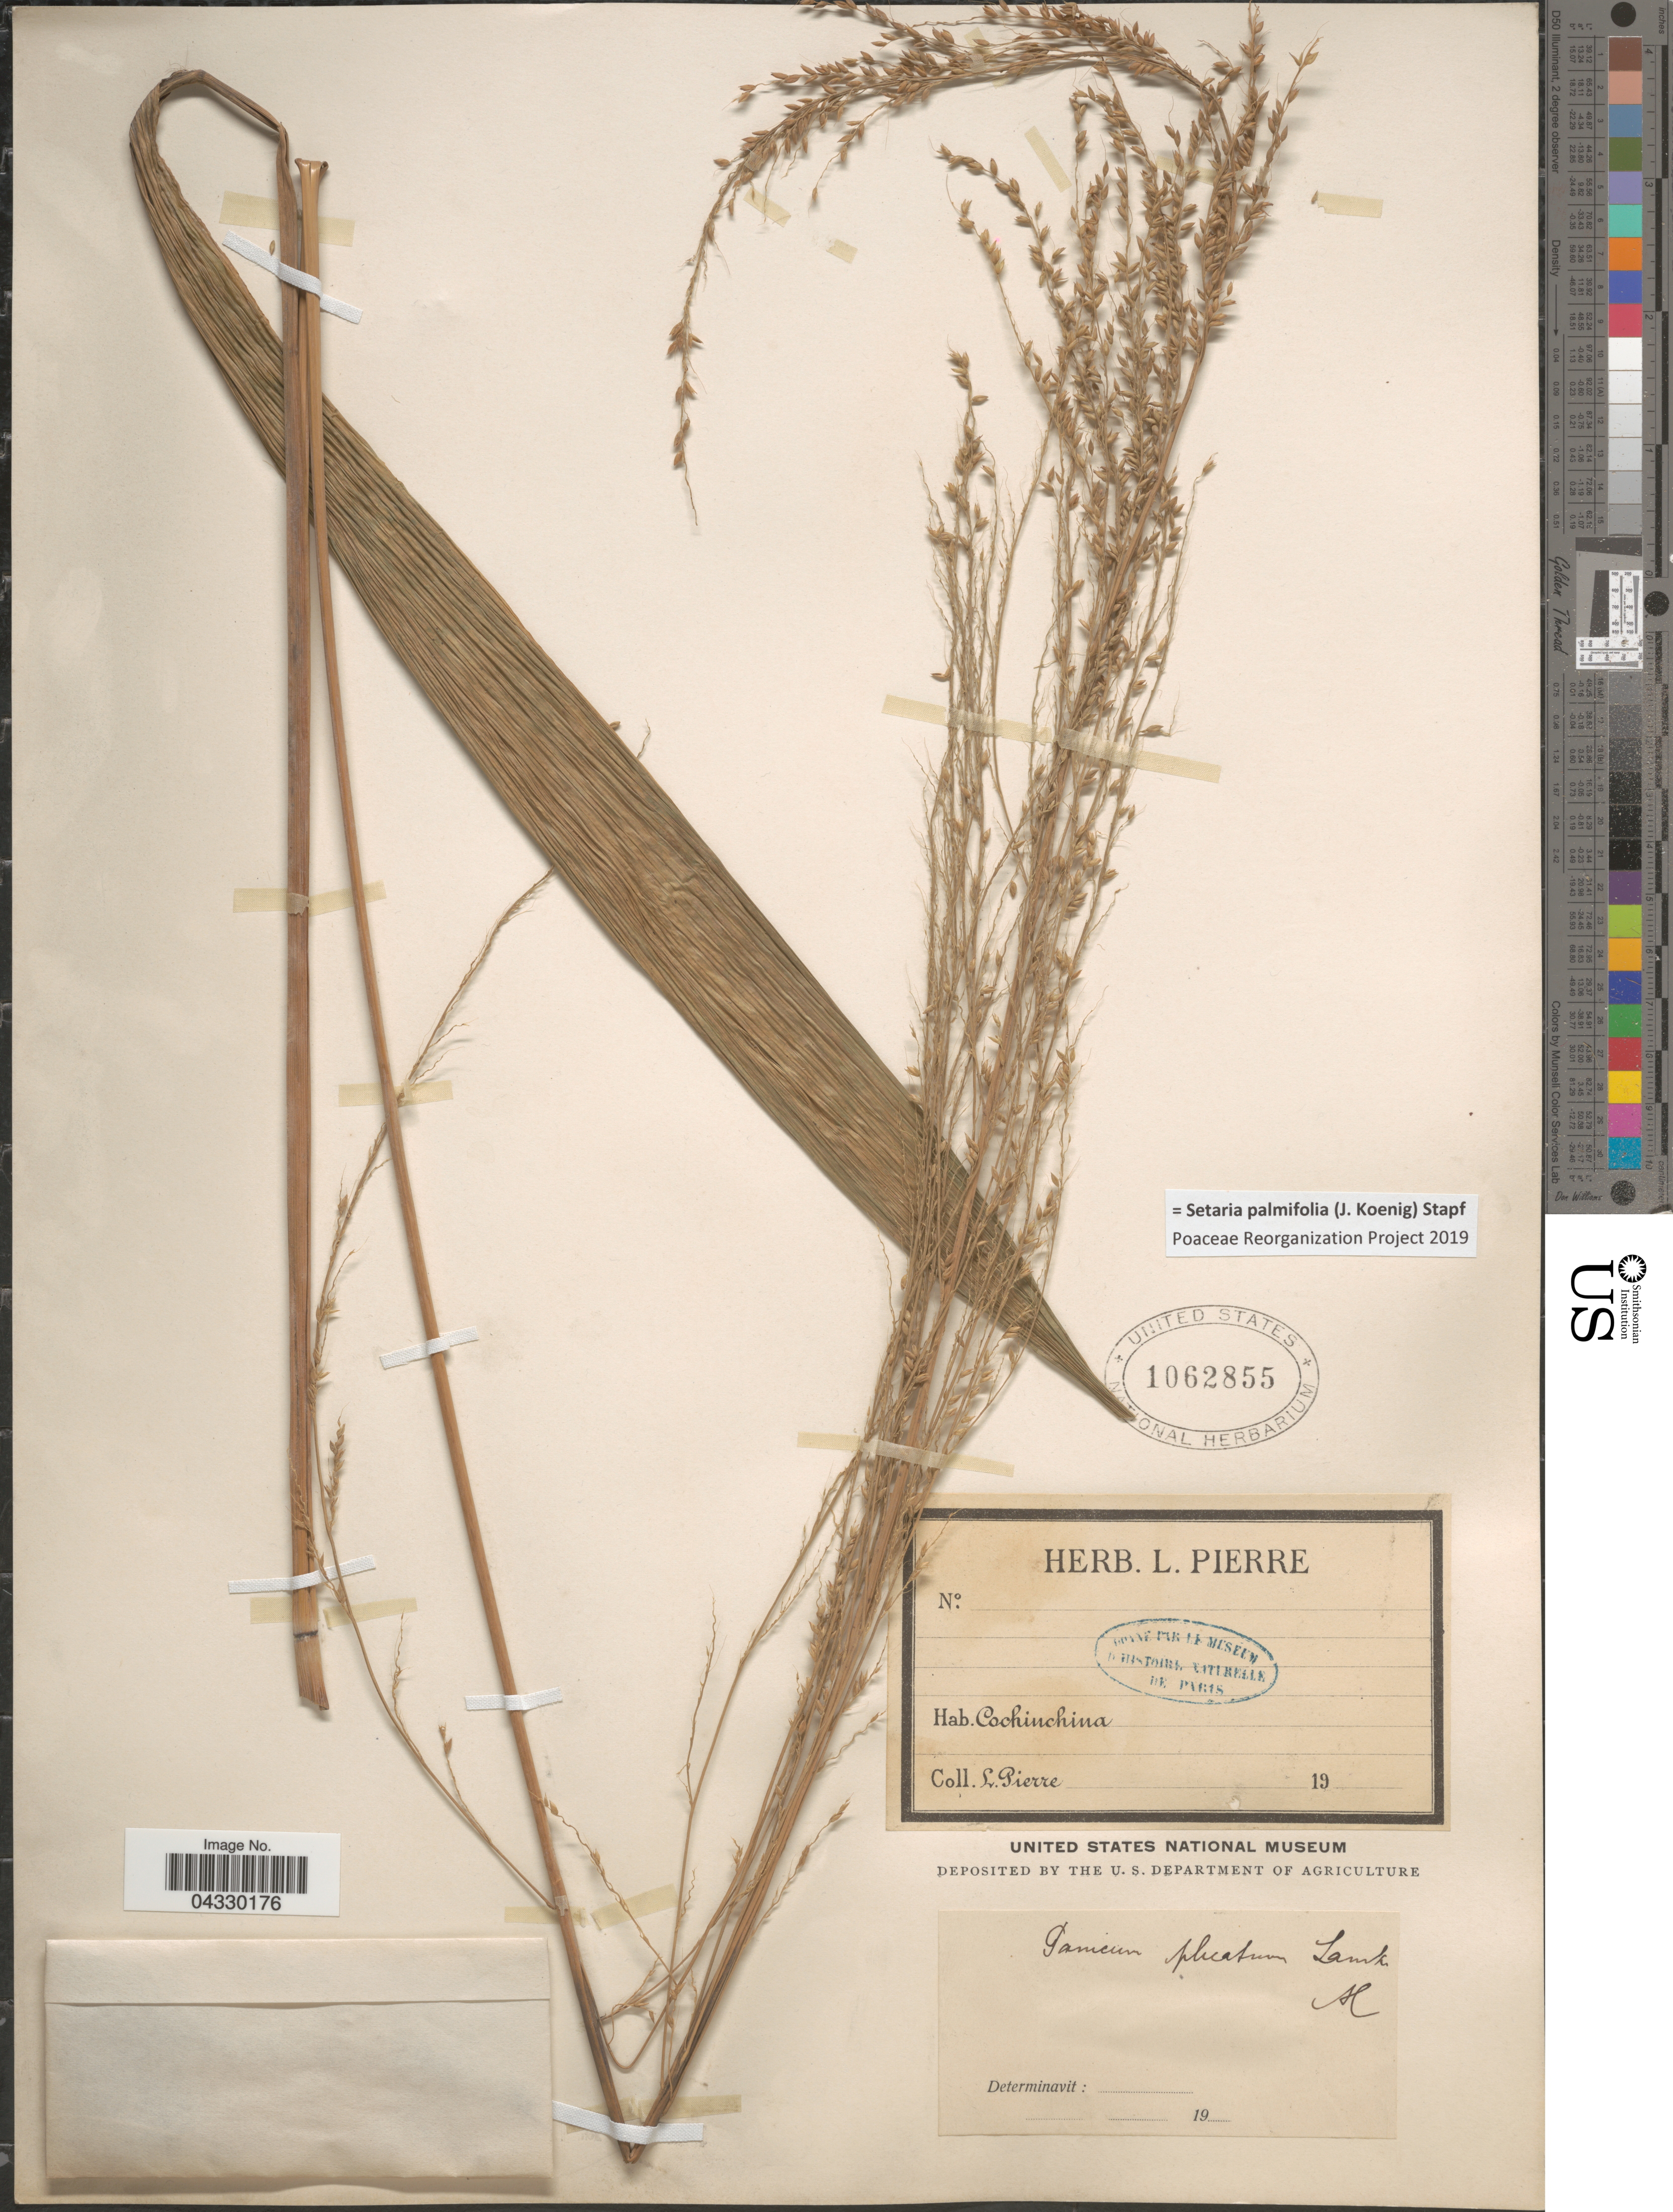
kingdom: Plantae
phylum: Tracheophyta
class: Liliopsida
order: Poales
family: Poaceae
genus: Setaria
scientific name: Setaria palmifolia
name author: (J. Koenig) Stapf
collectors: L. Pierre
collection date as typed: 19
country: Vietnam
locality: Cochinchina.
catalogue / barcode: US 1062855